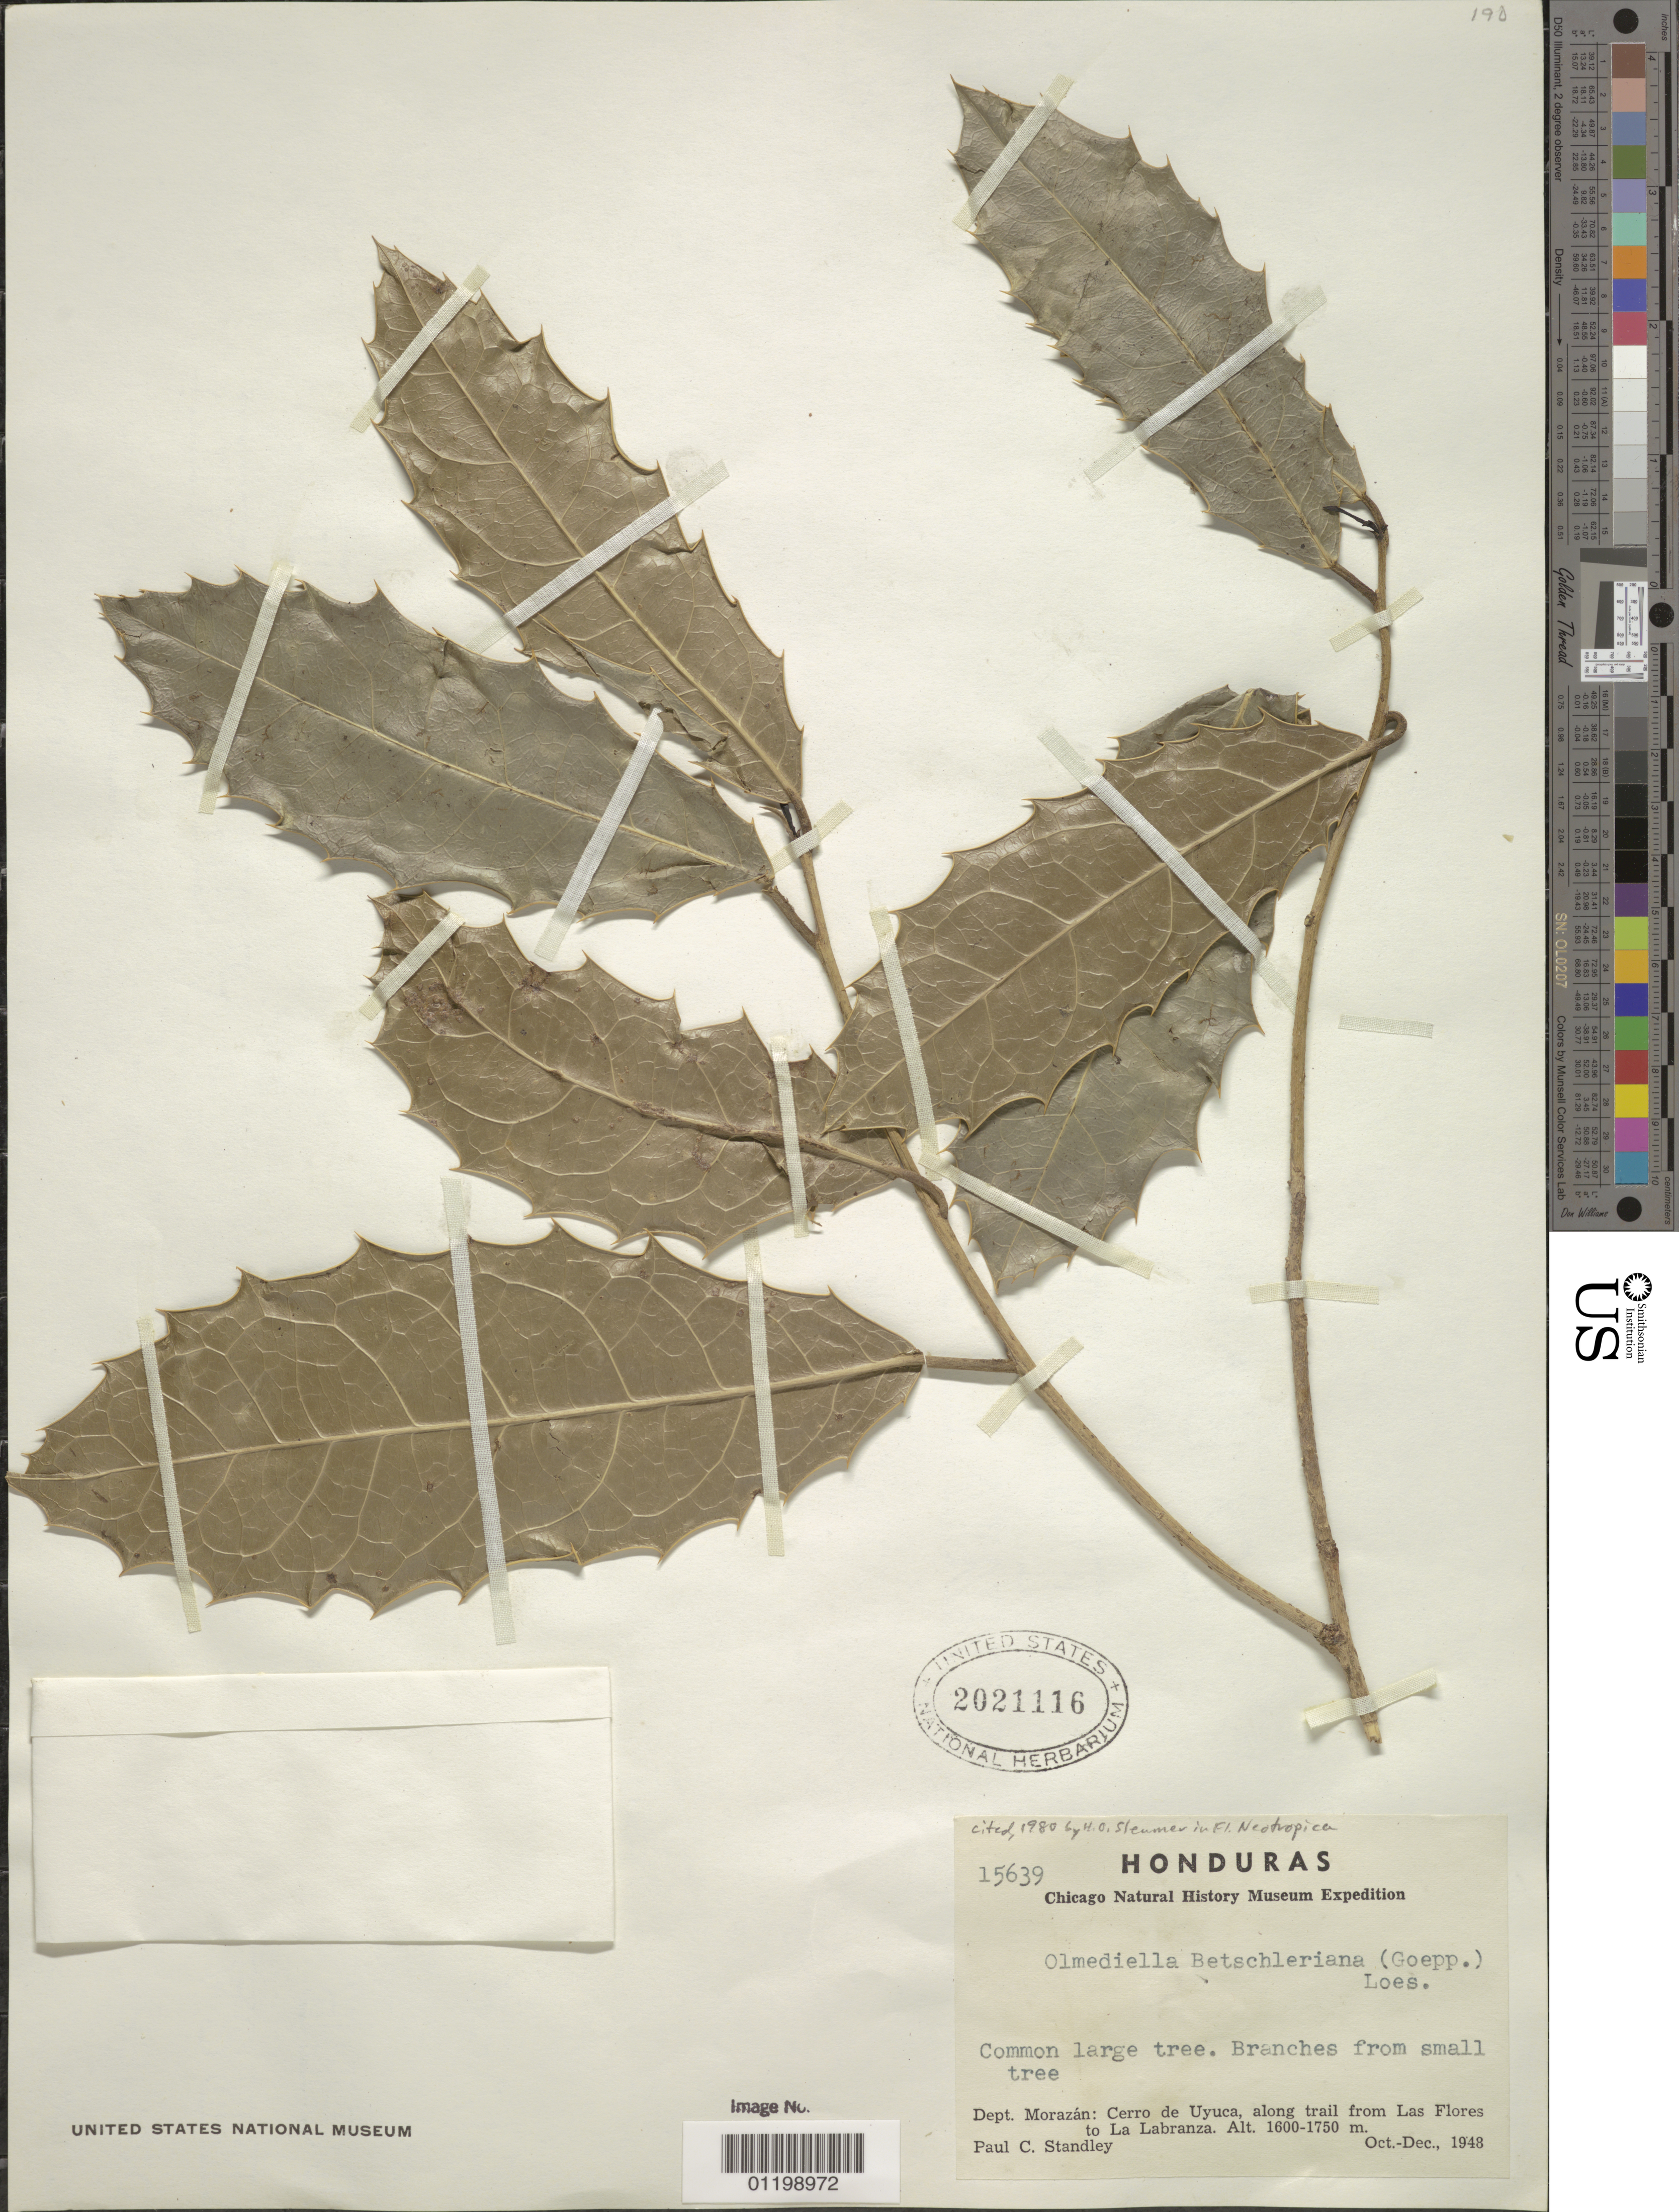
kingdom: Plantae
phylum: Tracheophyta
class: Magnoliopsida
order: Malpighiales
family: Salicaceae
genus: Olmediella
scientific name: Olmediella betschleriana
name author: (Goeppert) Loes.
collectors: P. C. Standley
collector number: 15639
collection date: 1948-10/1948-12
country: Honduras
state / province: Fco. Morazán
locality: Cerro de Uyuca, along trail from Las Flores to La Labranza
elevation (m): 1600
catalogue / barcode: US 2021116